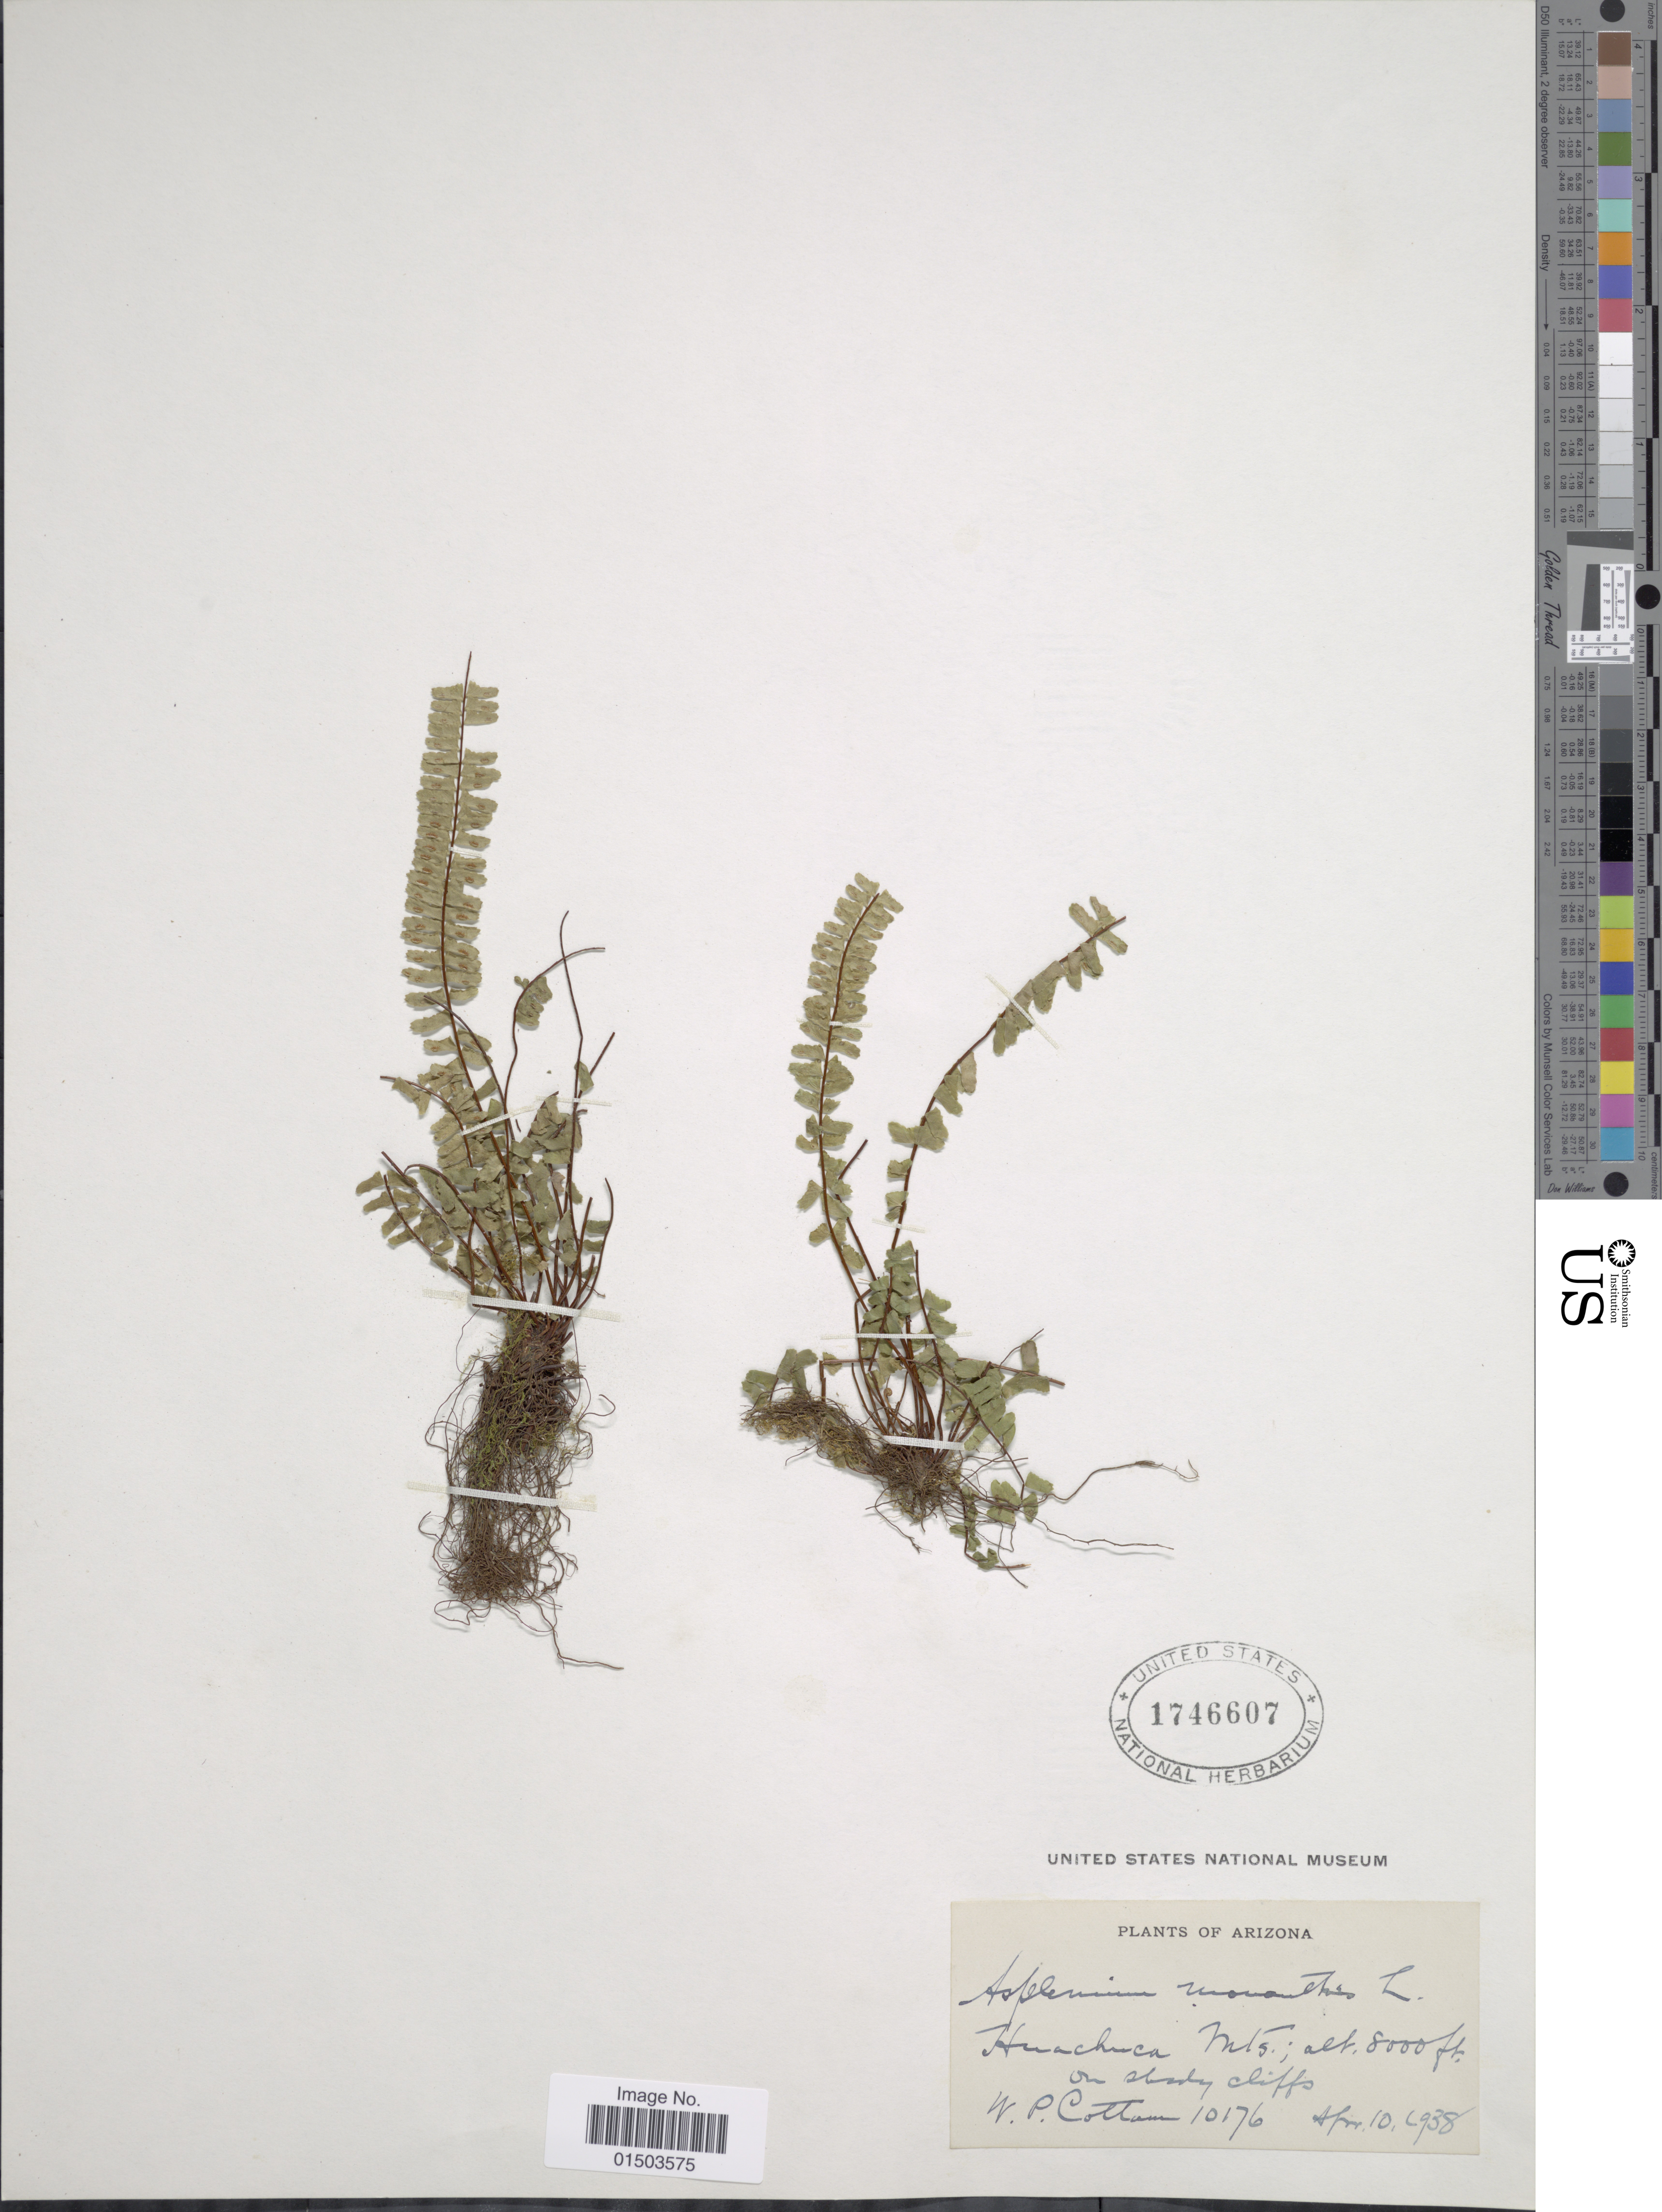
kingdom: Plantae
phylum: Tracheophyta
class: Polypodiopsida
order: Polypodiales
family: Aspleniaceae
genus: Asplenium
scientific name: Asplenium monanthes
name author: L.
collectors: W. Cottam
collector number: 10176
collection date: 1938-04-10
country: United States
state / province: Arizona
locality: Arizona, Huachuca Mts.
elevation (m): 2438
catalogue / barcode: US 1746607